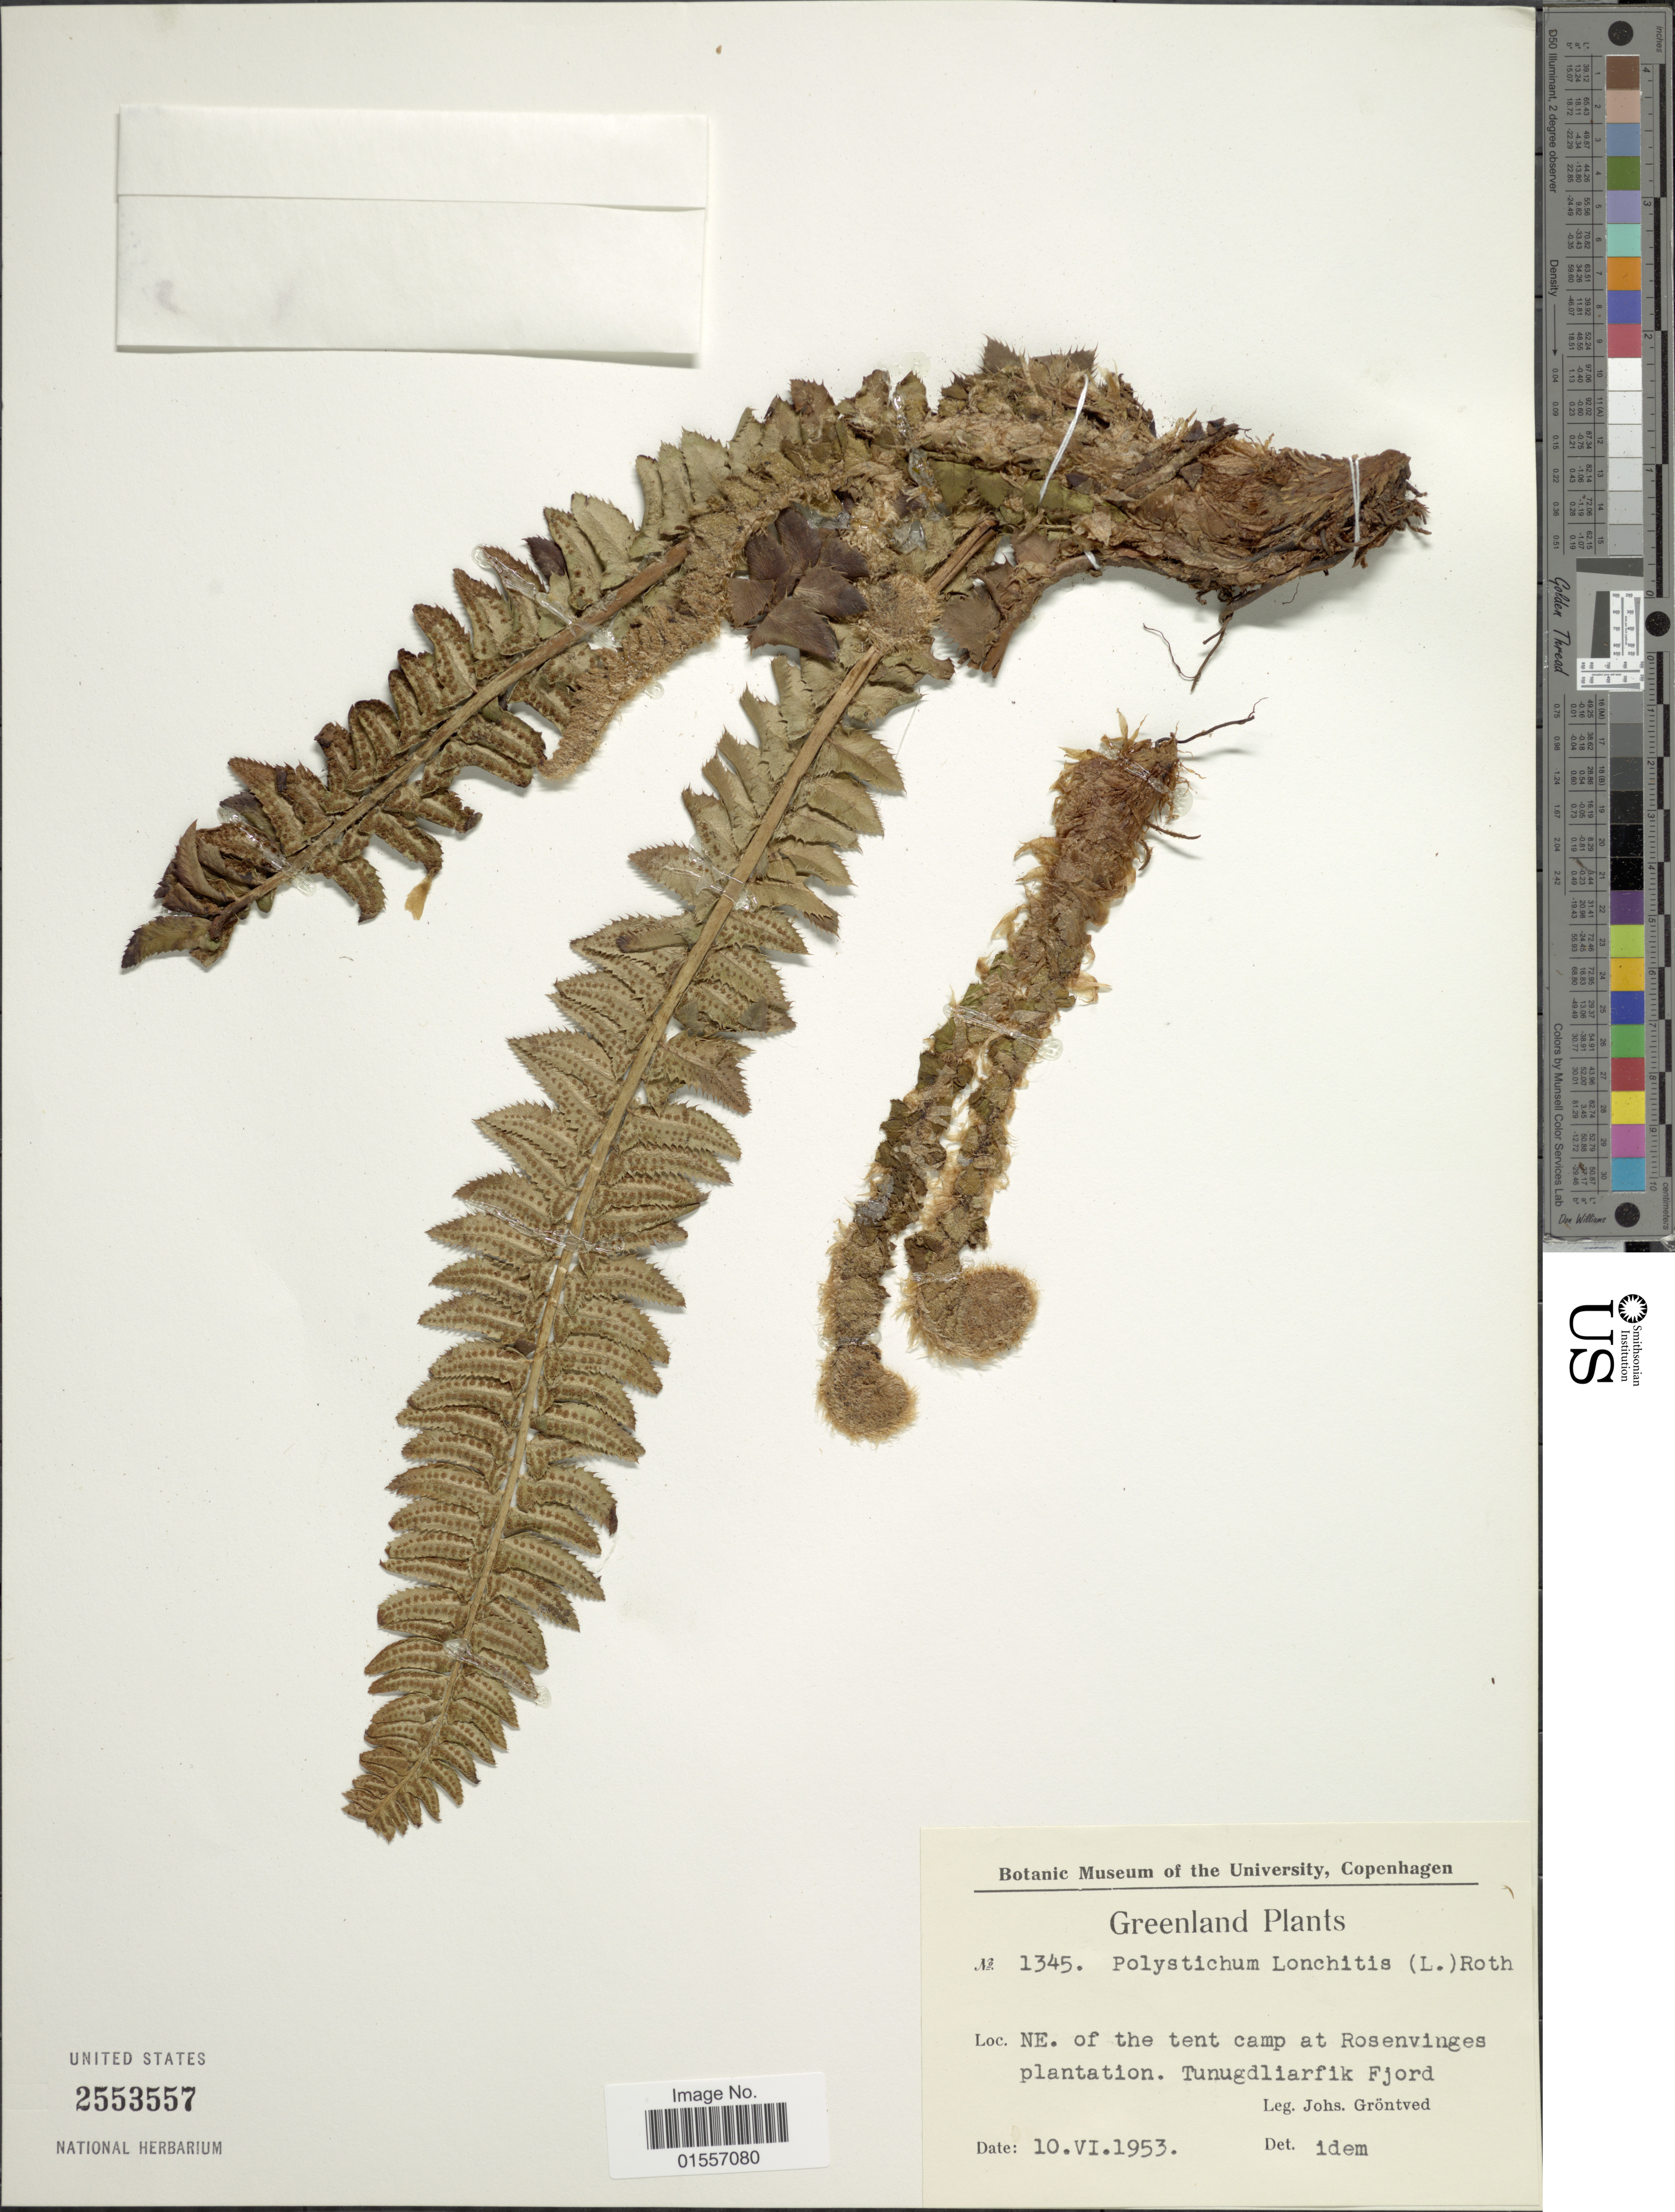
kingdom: Plantae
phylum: Tracheophyta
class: Polypodiopsida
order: Polypodiales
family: Dryopteridaceae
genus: Polystichum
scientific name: Polystichum lonchitis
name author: (Roth) L.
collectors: J. Gröntved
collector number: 1345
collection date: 1953-06-10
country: Greenland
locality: NE. of the tent camp at Rosenvinges plantation, Tunugdliarfik Fjord.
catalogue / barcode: US 2553557